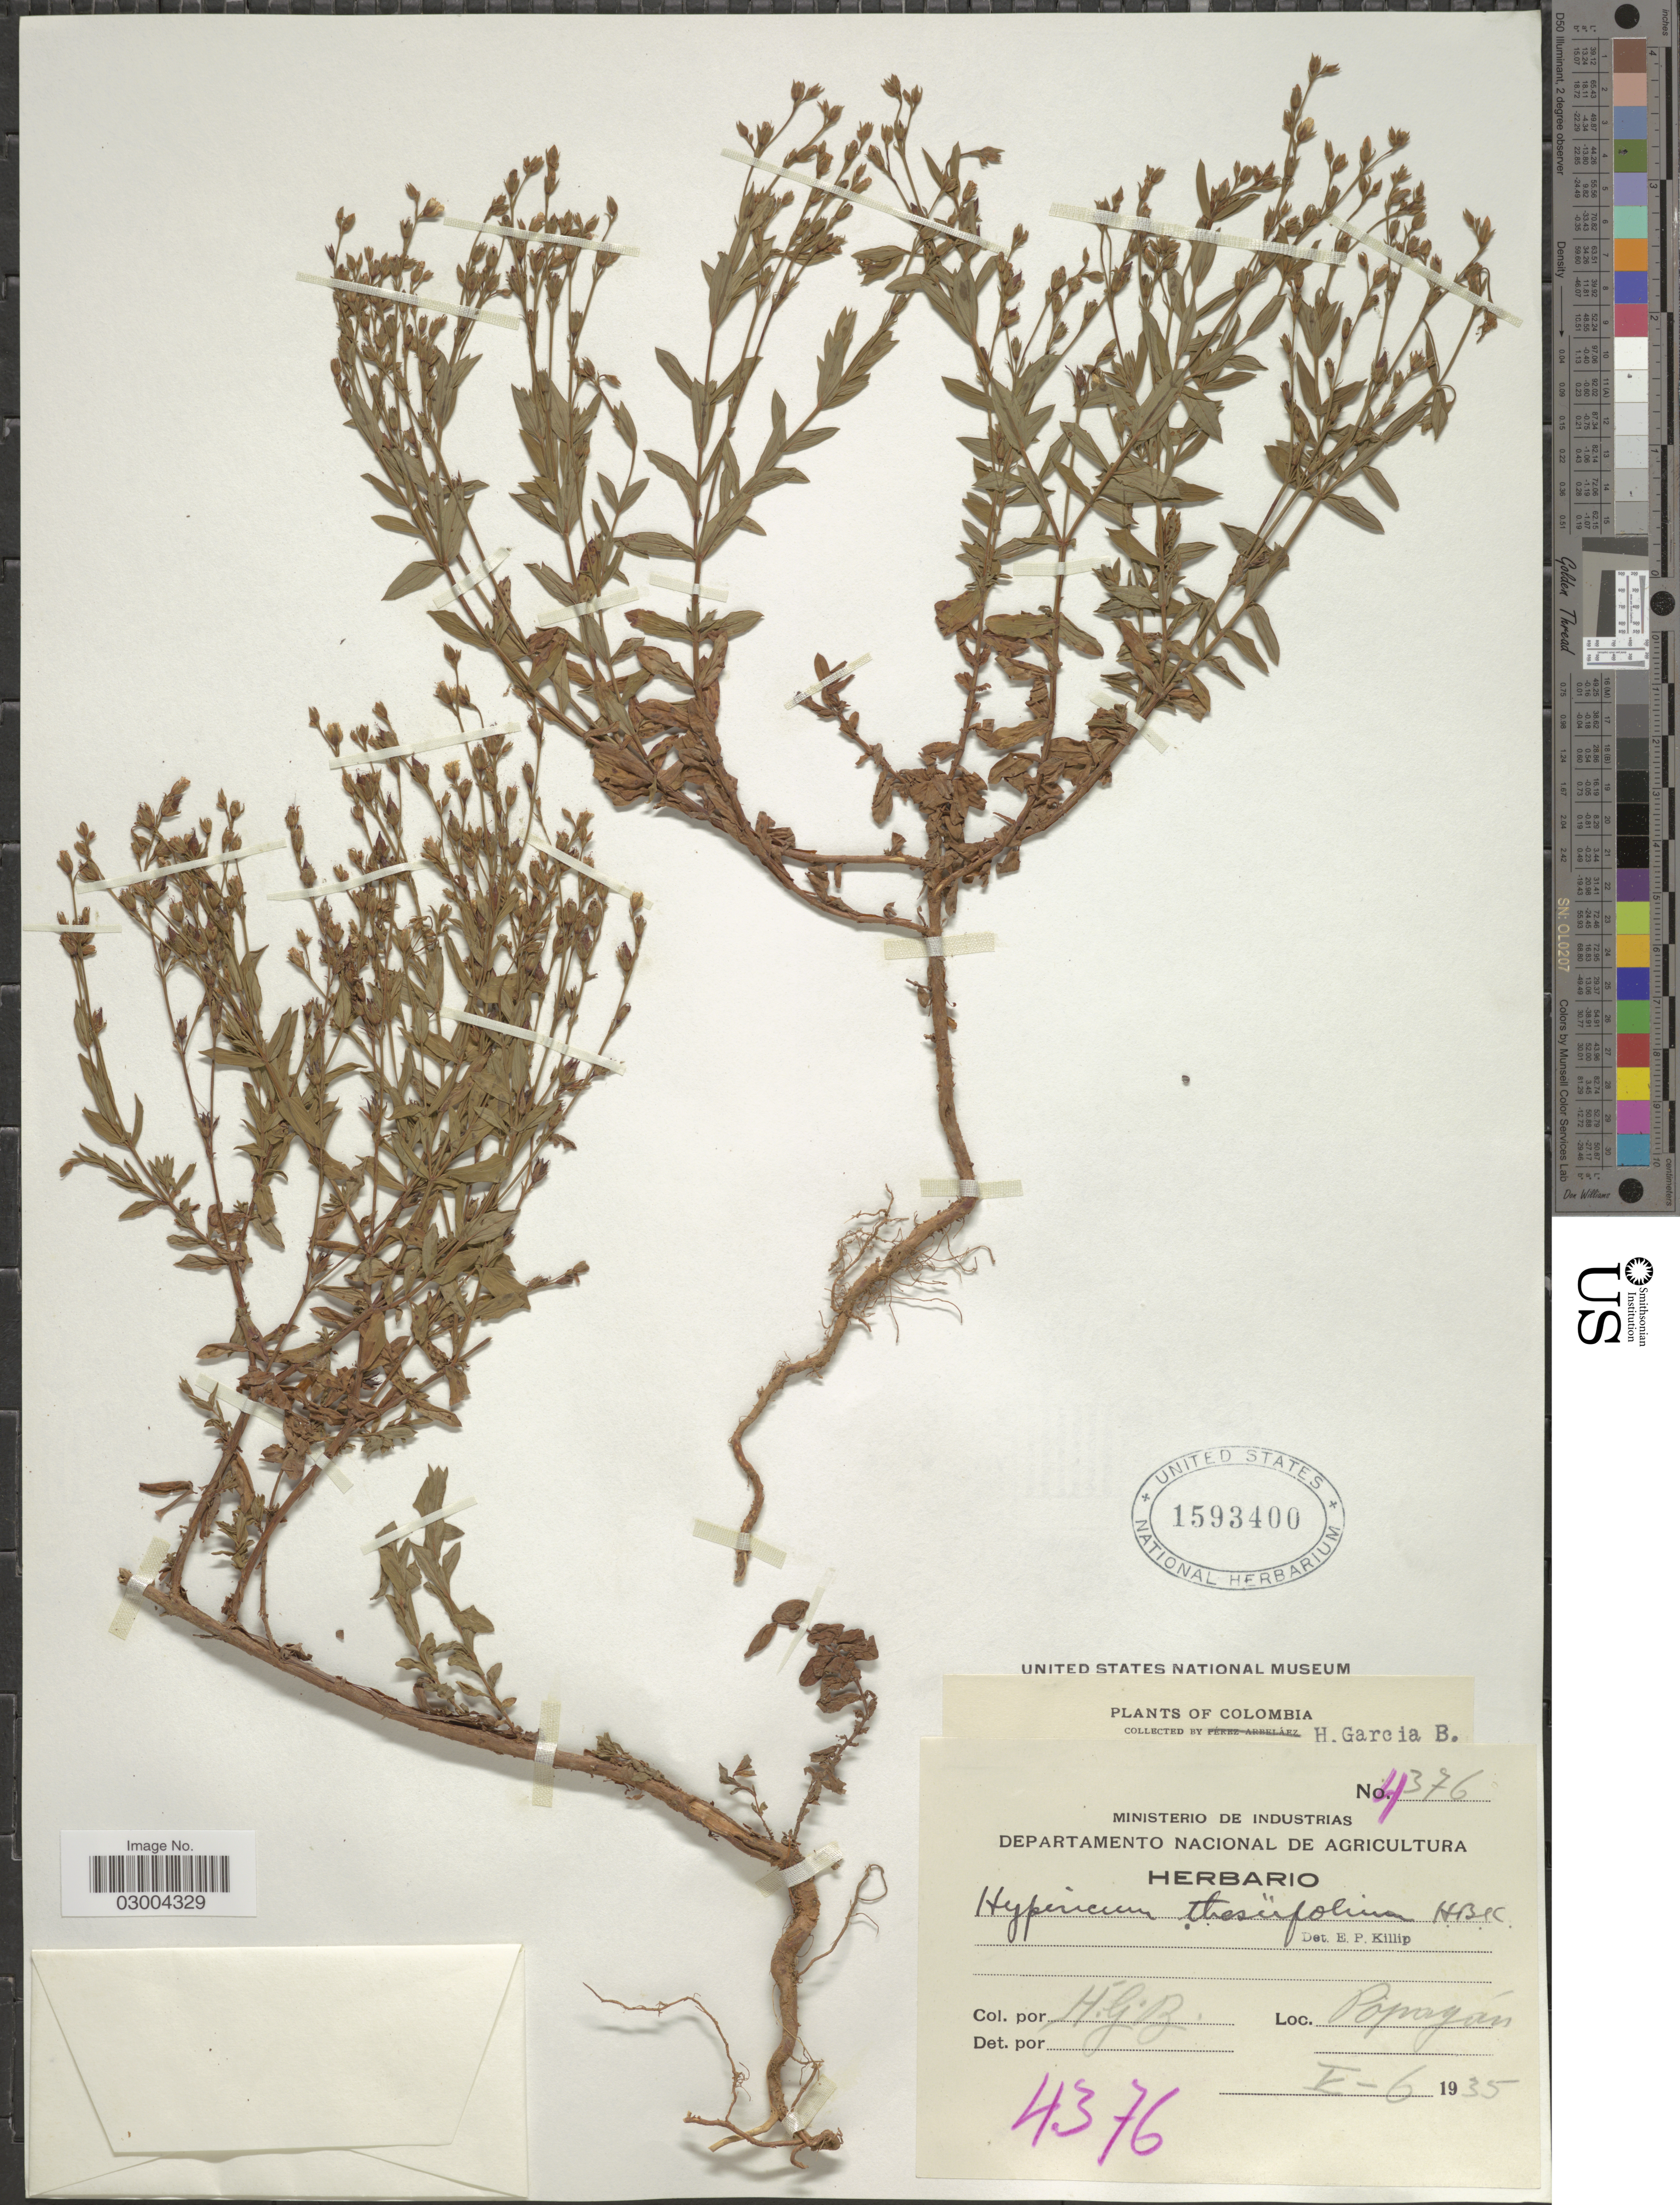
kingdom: Plantae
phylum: Tracheophyta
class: Magnoliopsida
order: Malpighiales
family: Hypericaceae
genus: Hypericum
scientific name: Hypericum thesiifolium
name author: Kunth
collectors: H. García B.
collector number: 4376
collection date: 1935-05-06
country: Colombia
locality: Popayán.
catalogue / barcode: US 1593400